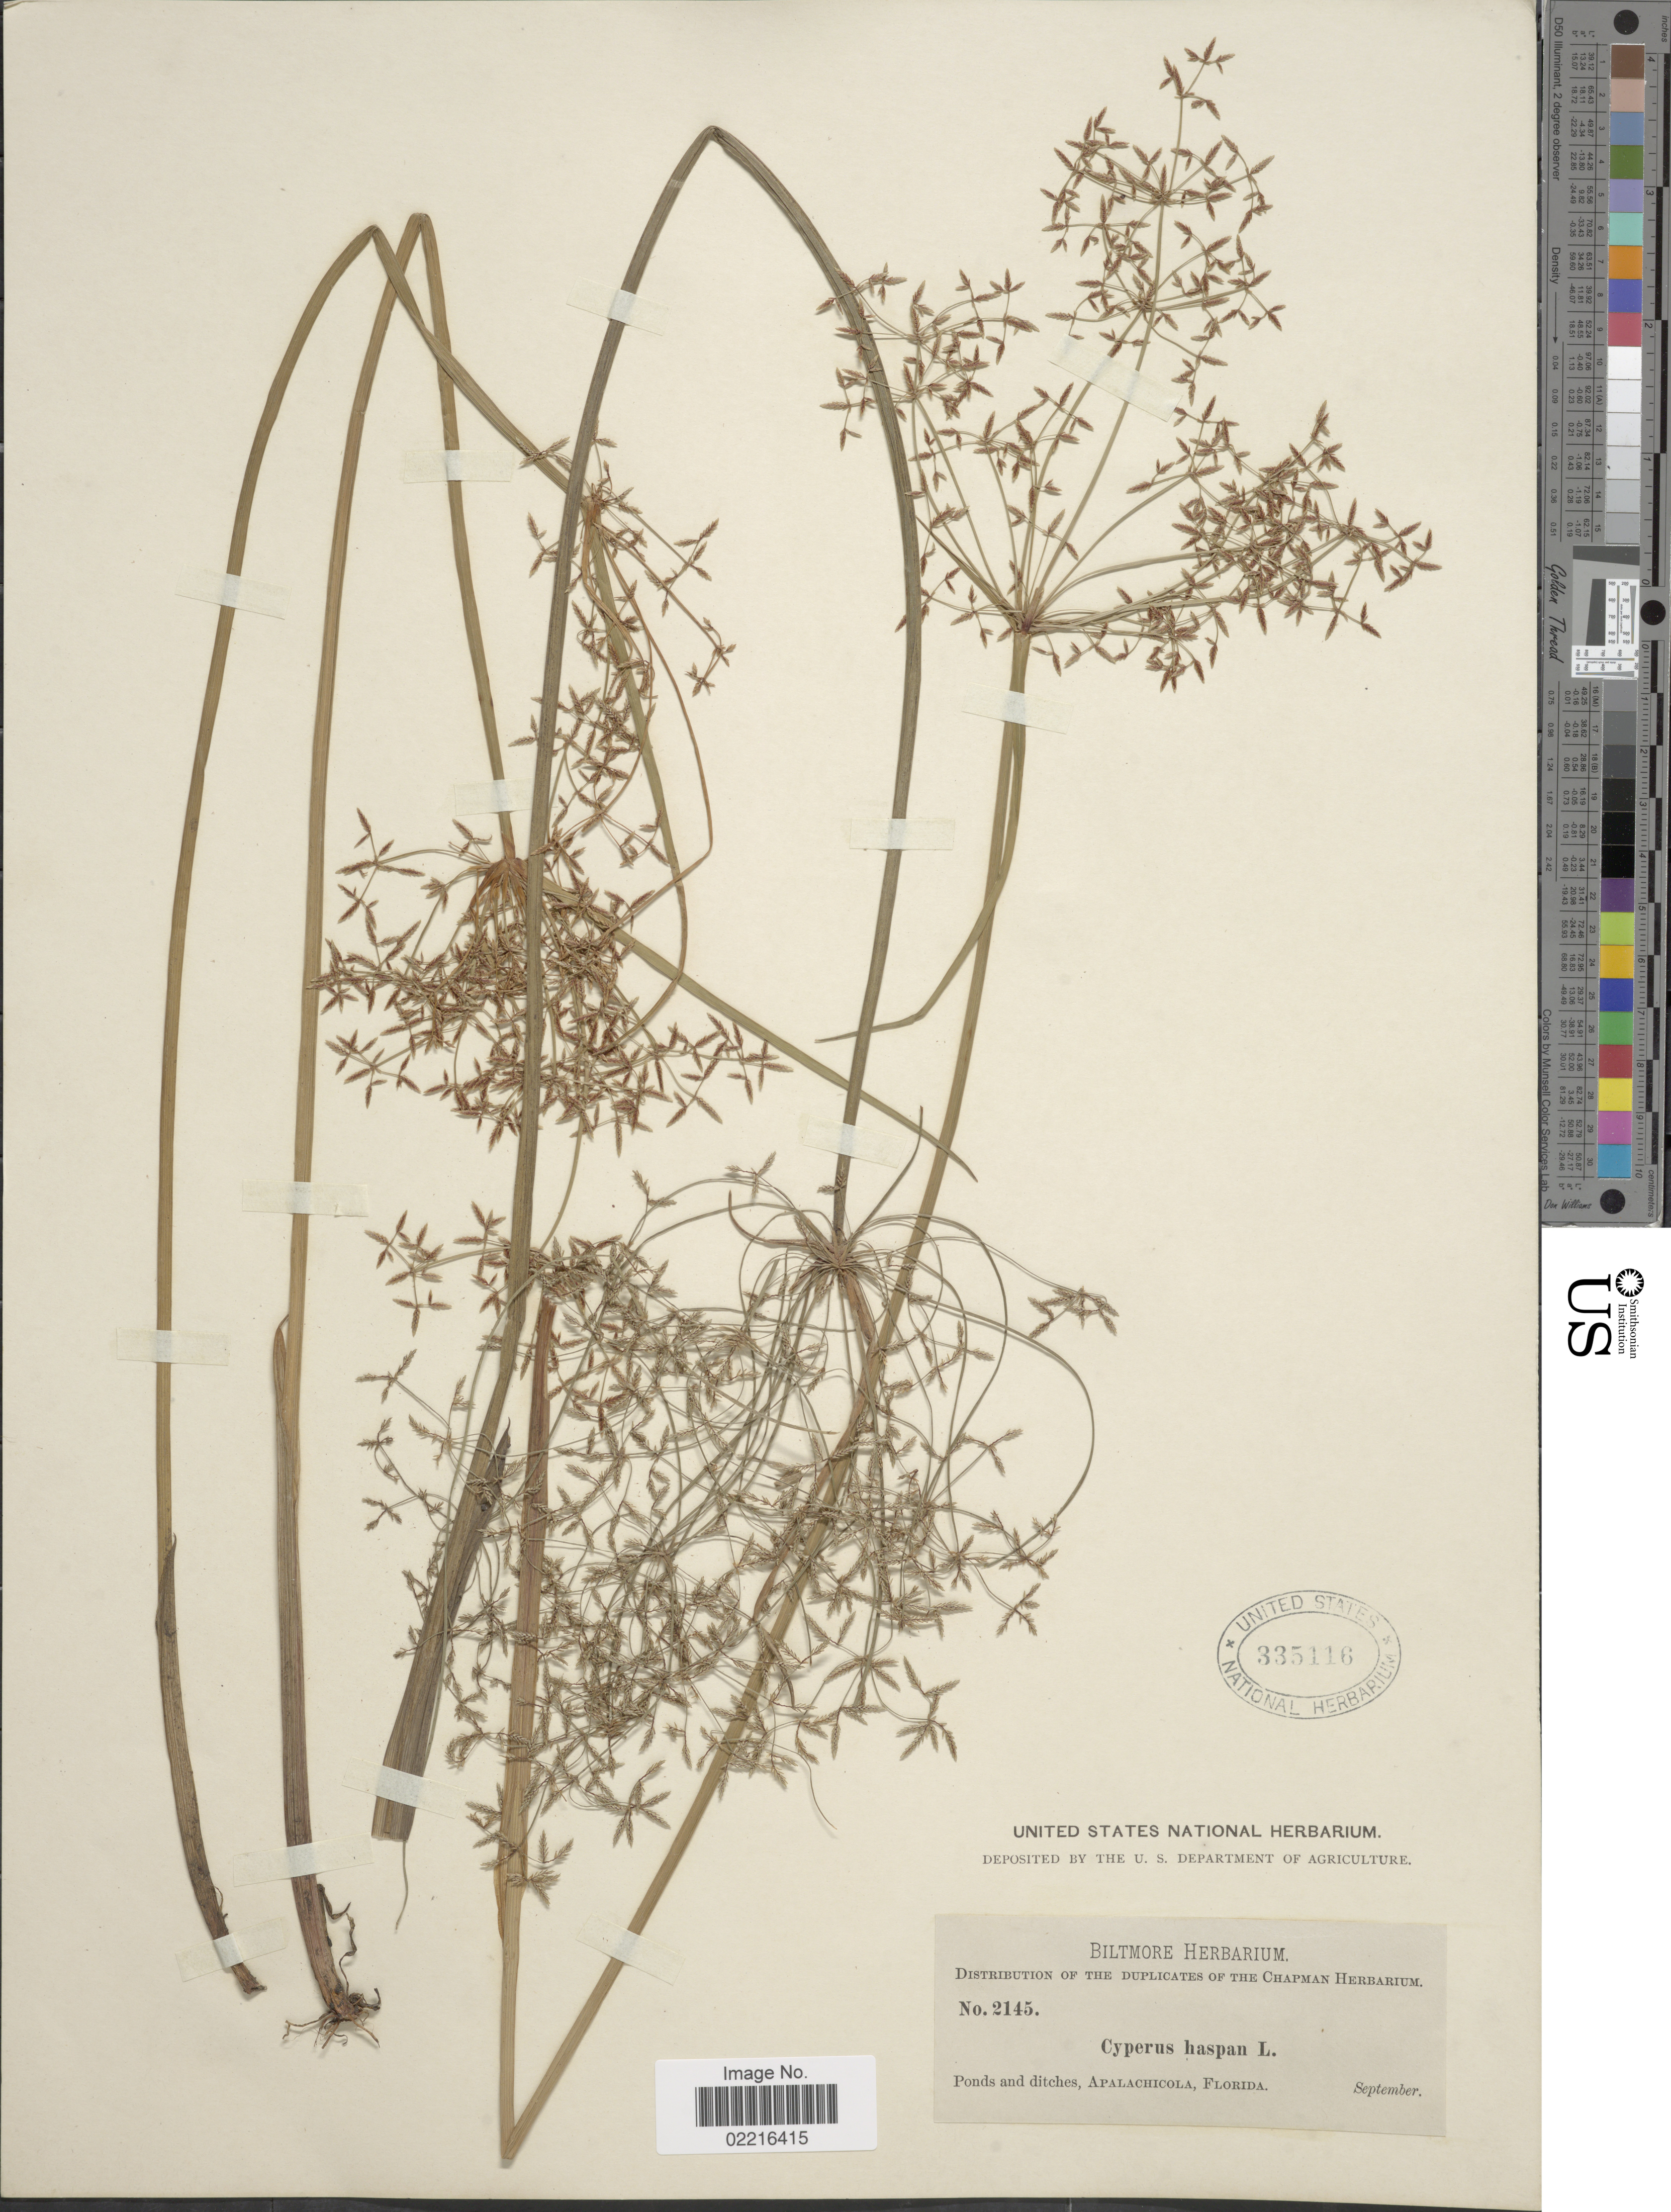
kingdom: Plantae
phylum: Tracheophyta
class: Liliopsida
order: Poales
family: Cyperaceae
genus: Cyperus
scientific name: Cyperus haspan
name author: L.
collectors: ex herb. Biltmore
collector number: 2145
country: United States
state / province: Florida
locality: Apalachicola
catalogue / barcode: US 335116